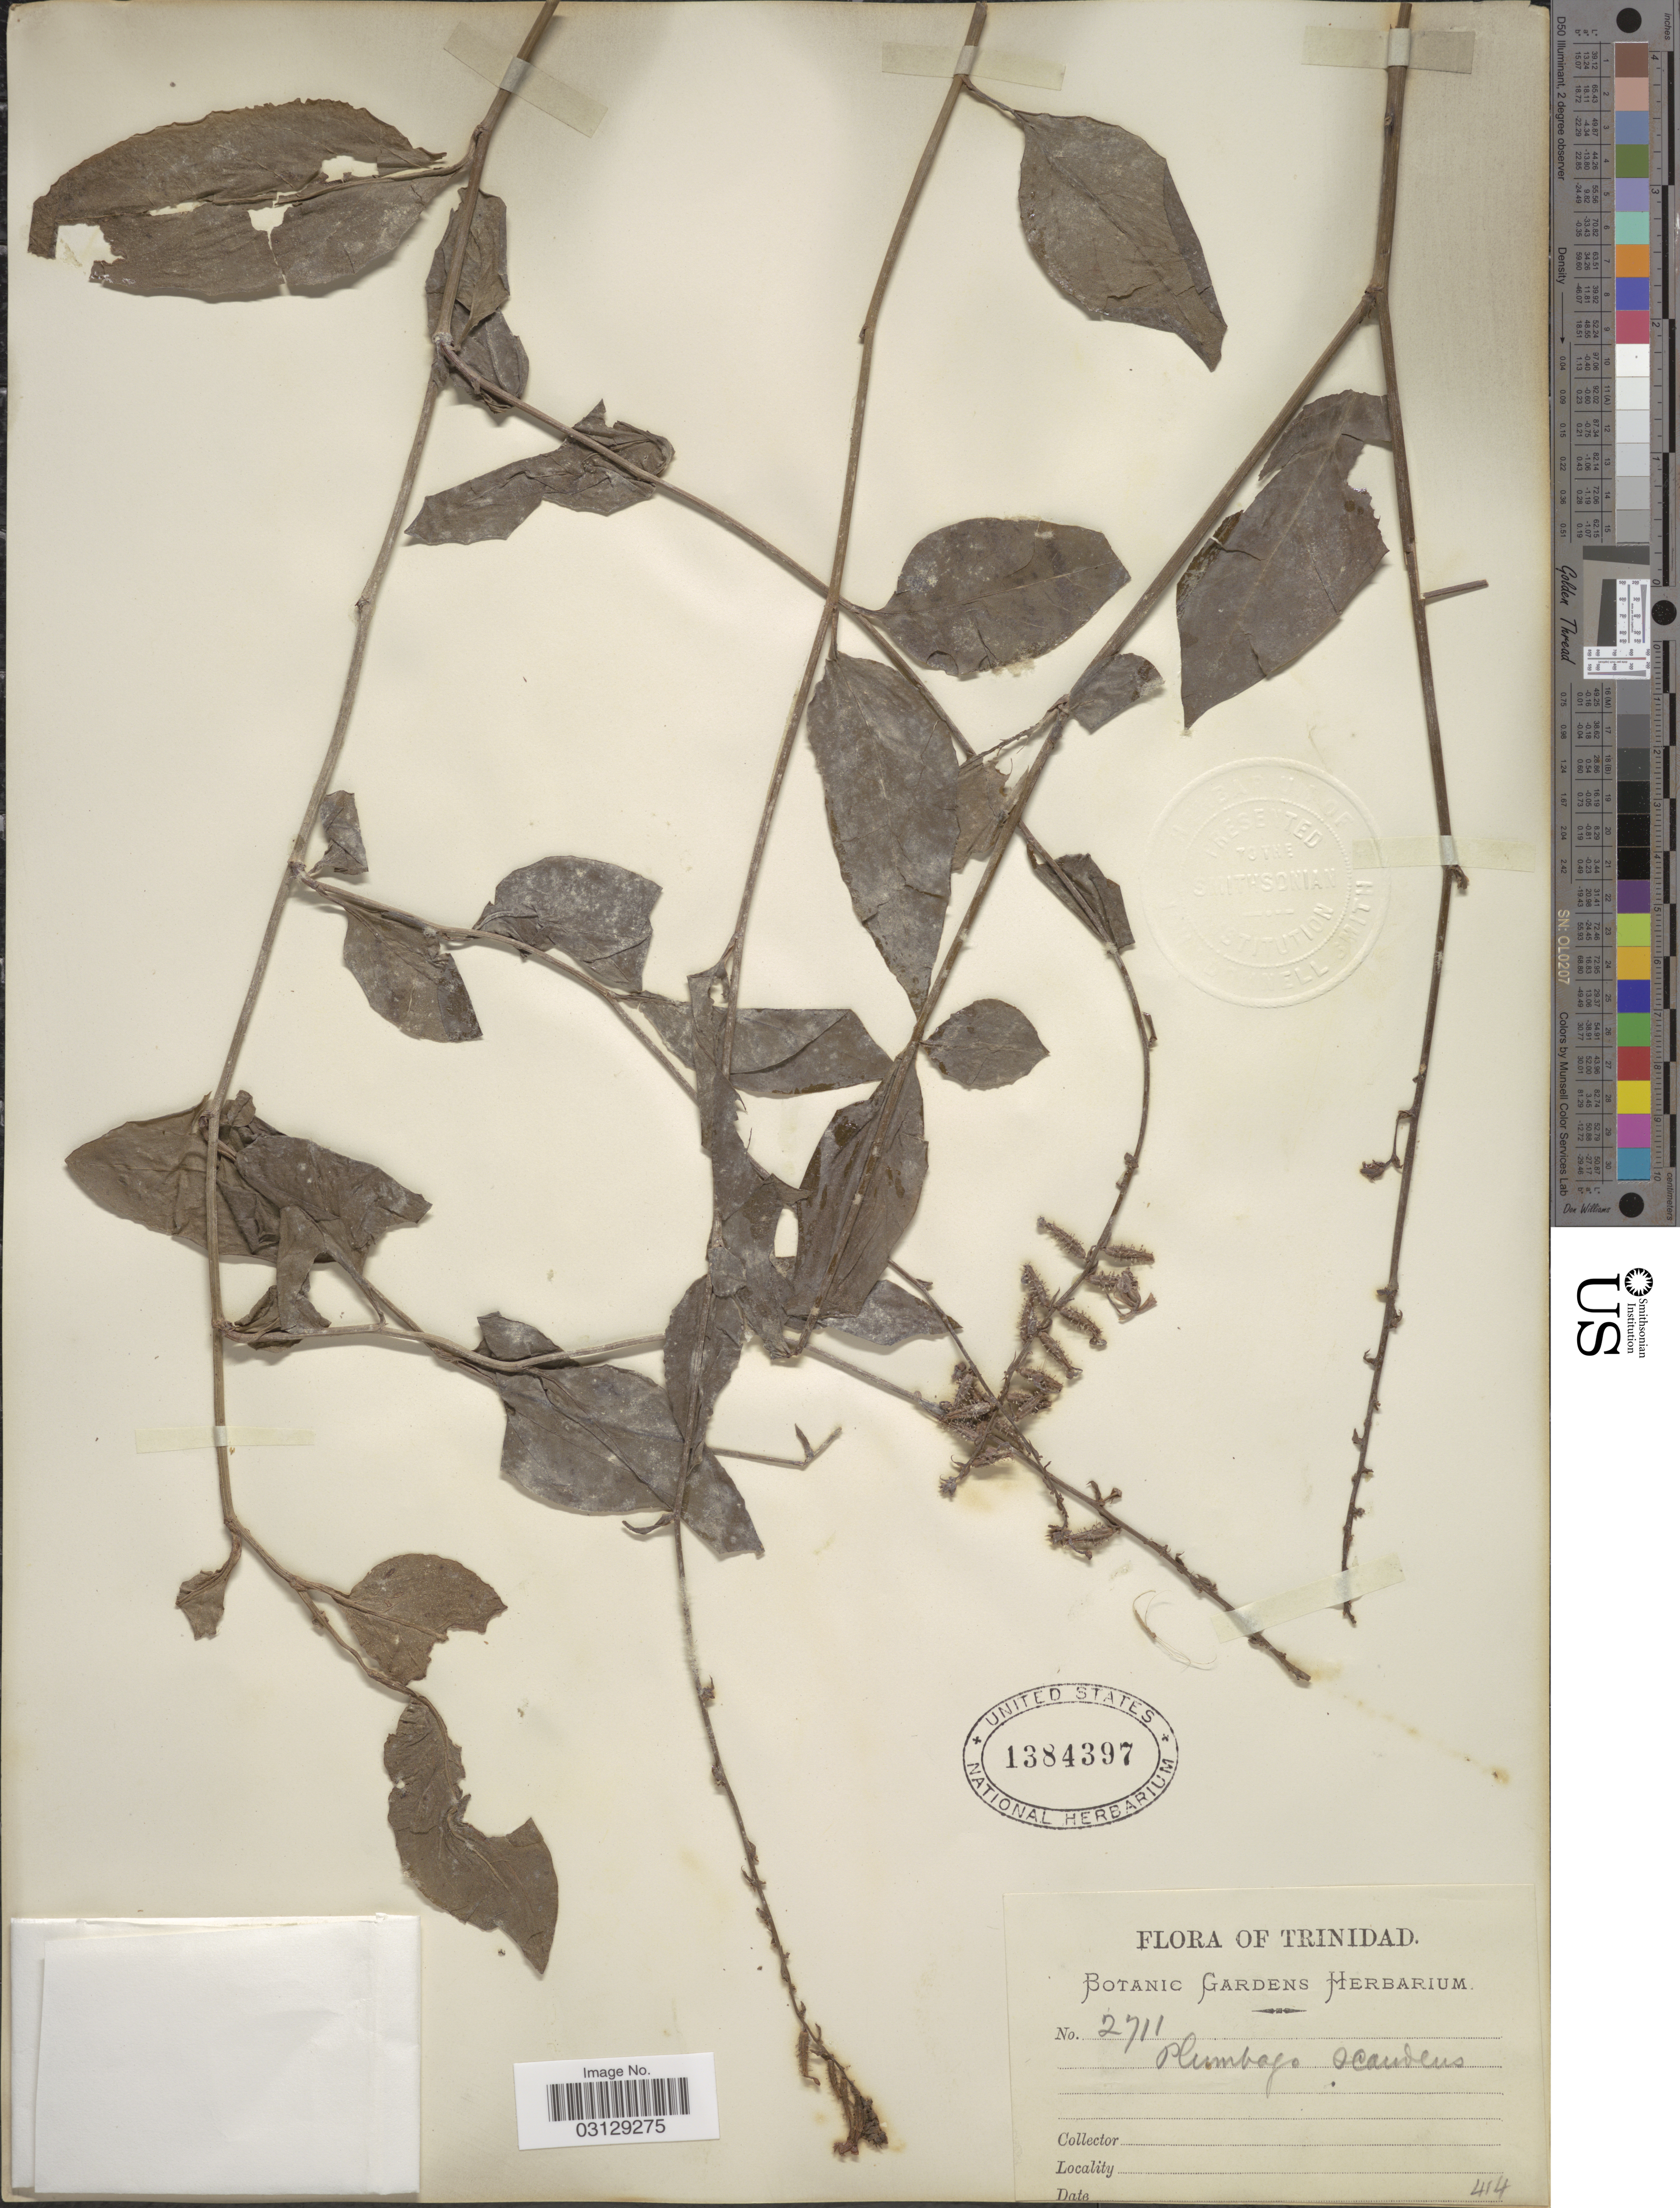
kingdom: Plantae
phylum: Tracheophyta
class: Magnoliopsida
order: Caryophyllales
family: Plumbaginaceae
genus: Plumbago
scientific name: Plumbago scandens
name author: L.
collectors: ex herb. Botanic Gardens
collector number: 2711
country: Trinidad and Tobago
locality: Trinidad.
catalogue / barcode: US 1384397